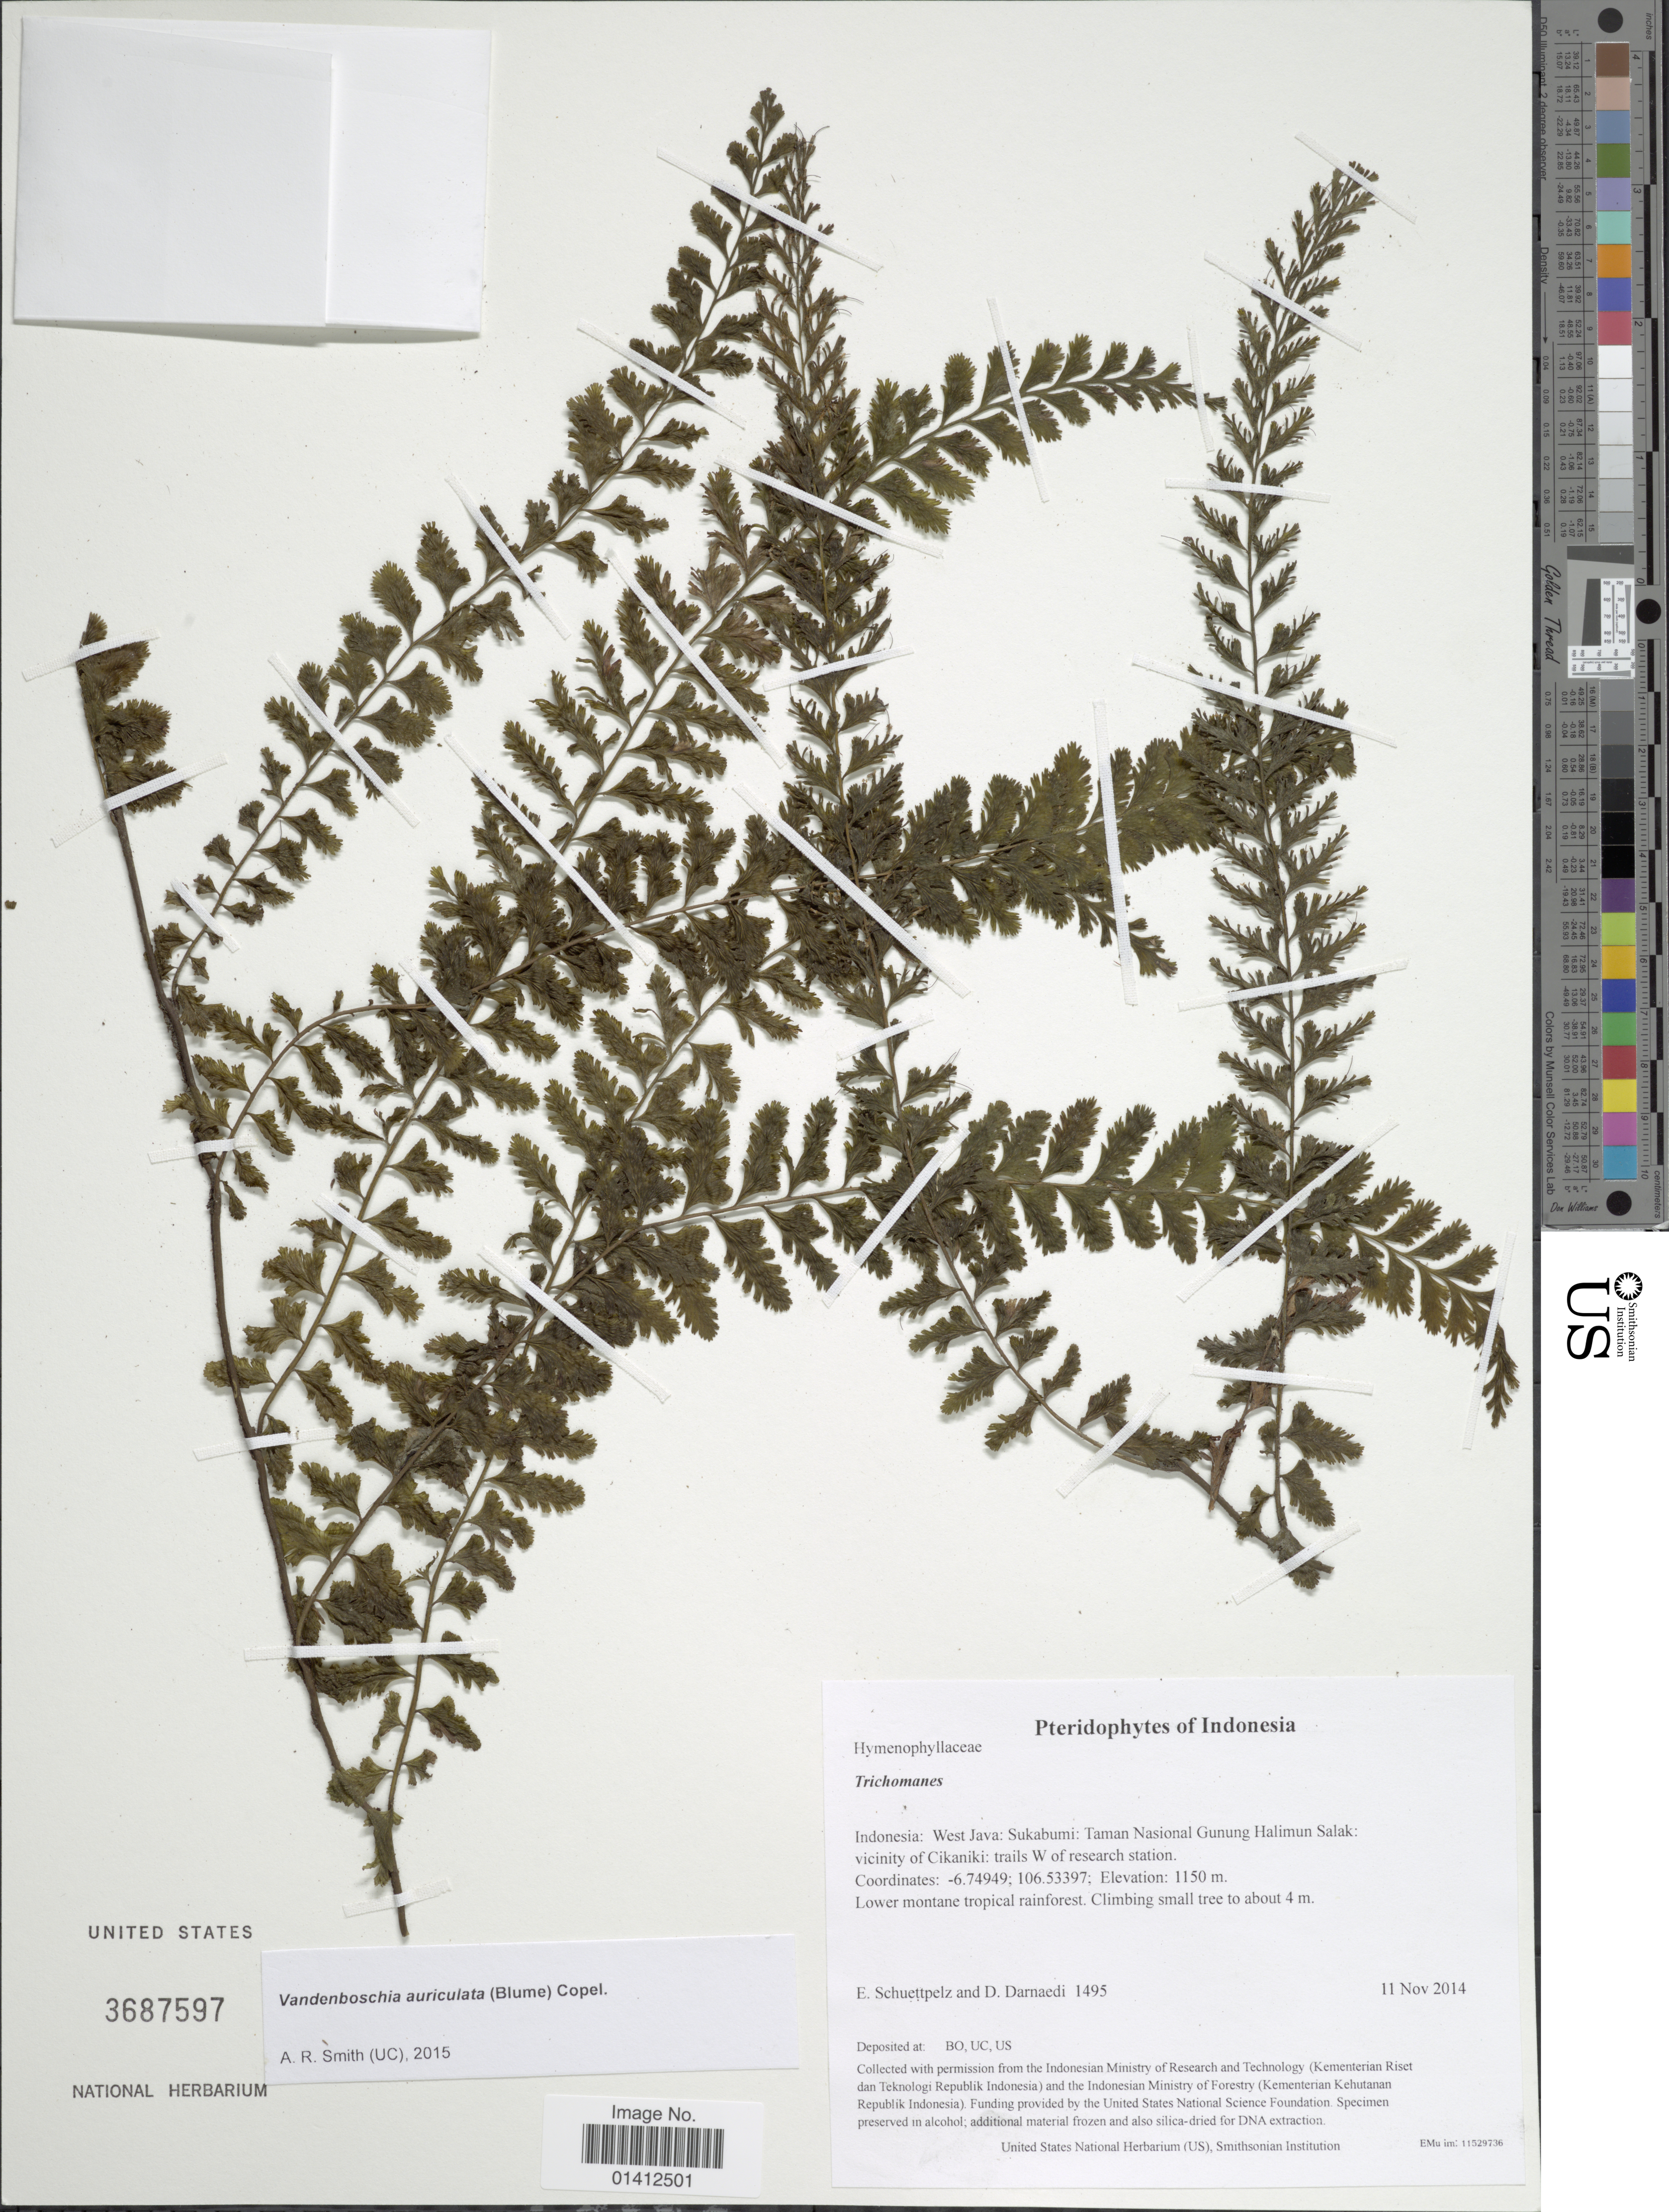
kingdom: Plantae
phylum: Tracheophyta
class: Polypodiopsida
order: Hymenophyllales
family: Hymenophyllaceae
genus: Vandenboschia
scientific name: Vandenboschia auriculata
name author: (Blume) Copel.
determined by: Smith, Alan R., (UC)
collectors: E. Schuettpelz & D. Darnaedi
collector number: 1495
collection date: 2014-11-11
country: Indonesia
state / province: Java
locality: West Java: Sukabumi: Taman Nasional Gunung Halimun Salak: vicinity of Cikaniki: trails W of resaerch station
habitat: Lower montane tropical rainforest.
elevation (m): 1150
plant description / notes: Collected with permission from the Indonesian Ministry of Research and Technology (Kementerian Riset dan Teknologi Republik Indonesia) and the Indonesian Ministry of Forestry (Kementerian Kehutanan Republik Indonesia).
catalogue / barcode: US 3687597